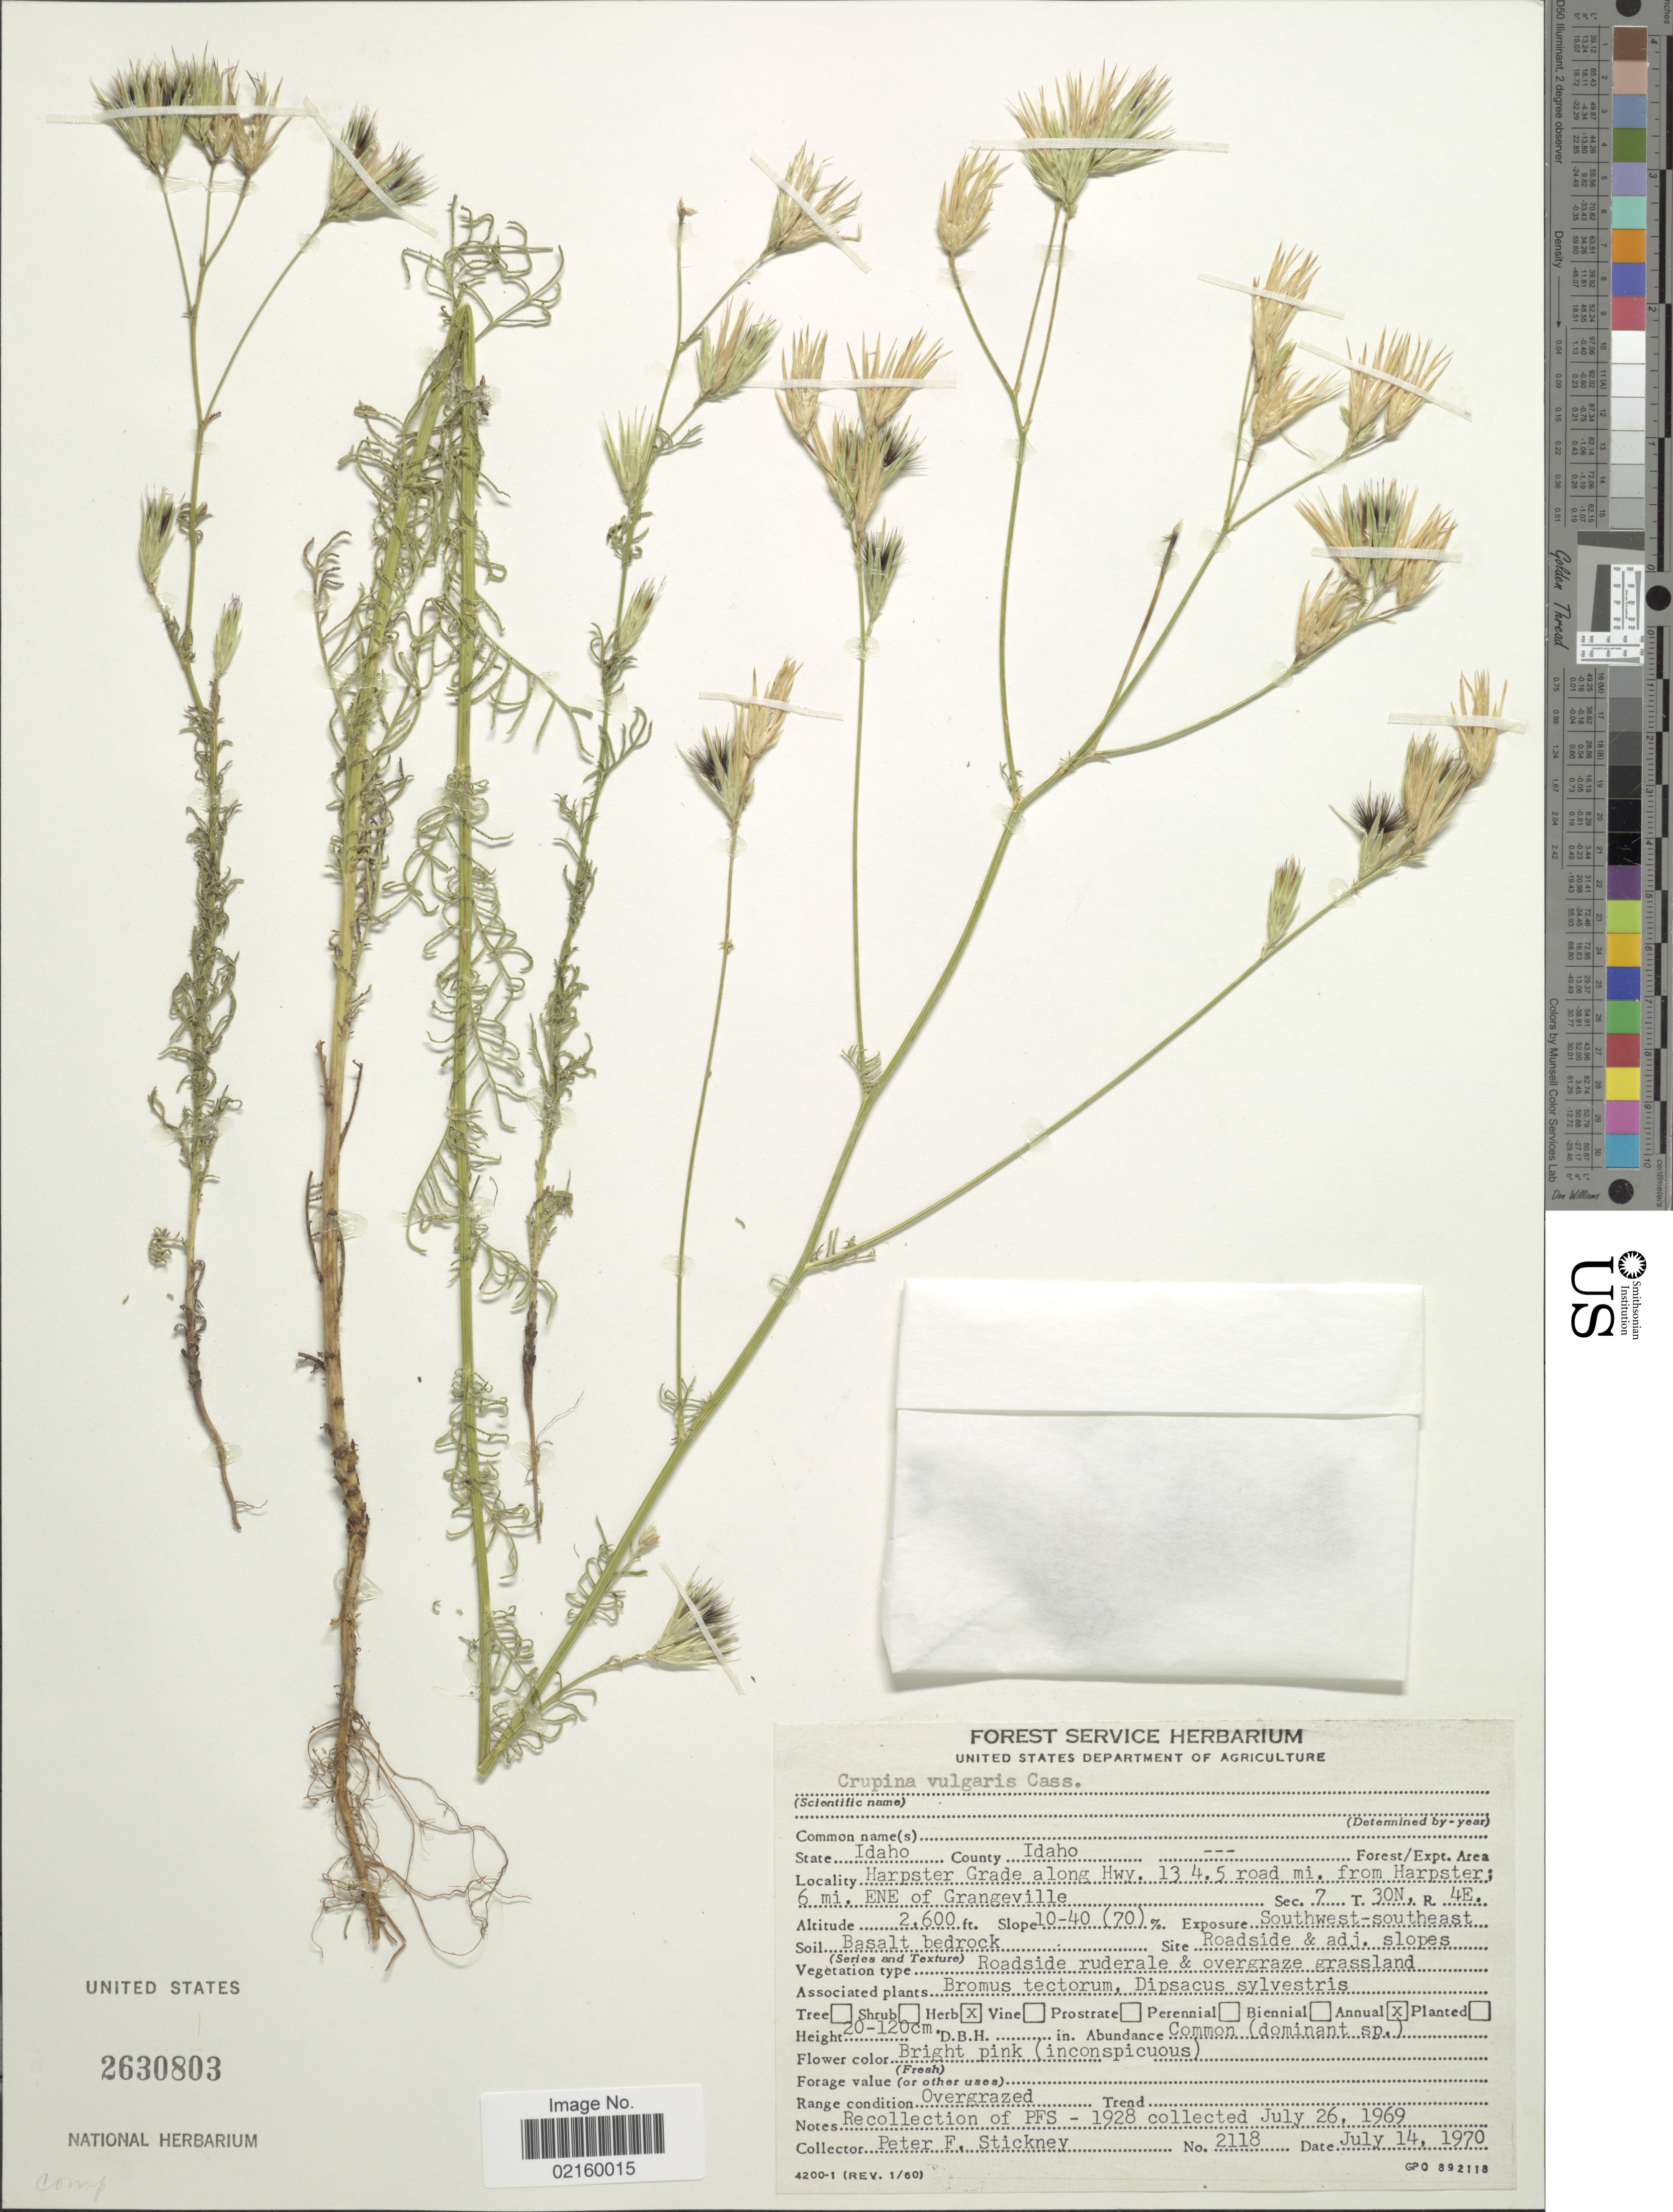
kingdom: Plantae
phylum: Tracheophyta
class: Magnoliopsida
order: Asterales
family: Asteraceae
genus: Crupina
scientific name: Crupina vulgaris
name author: Pers. ex Cass.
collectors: P. Stickney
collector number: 2118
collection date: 1970-07-14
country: United States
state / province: Idaho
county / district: Idaho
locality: Harpster Grade along Hwy. 134.5 road mi. from Harpster, 6 mi ENE of Grangeville, Sec 7, T30N, R4E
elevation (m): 792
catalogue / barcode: US 2630803